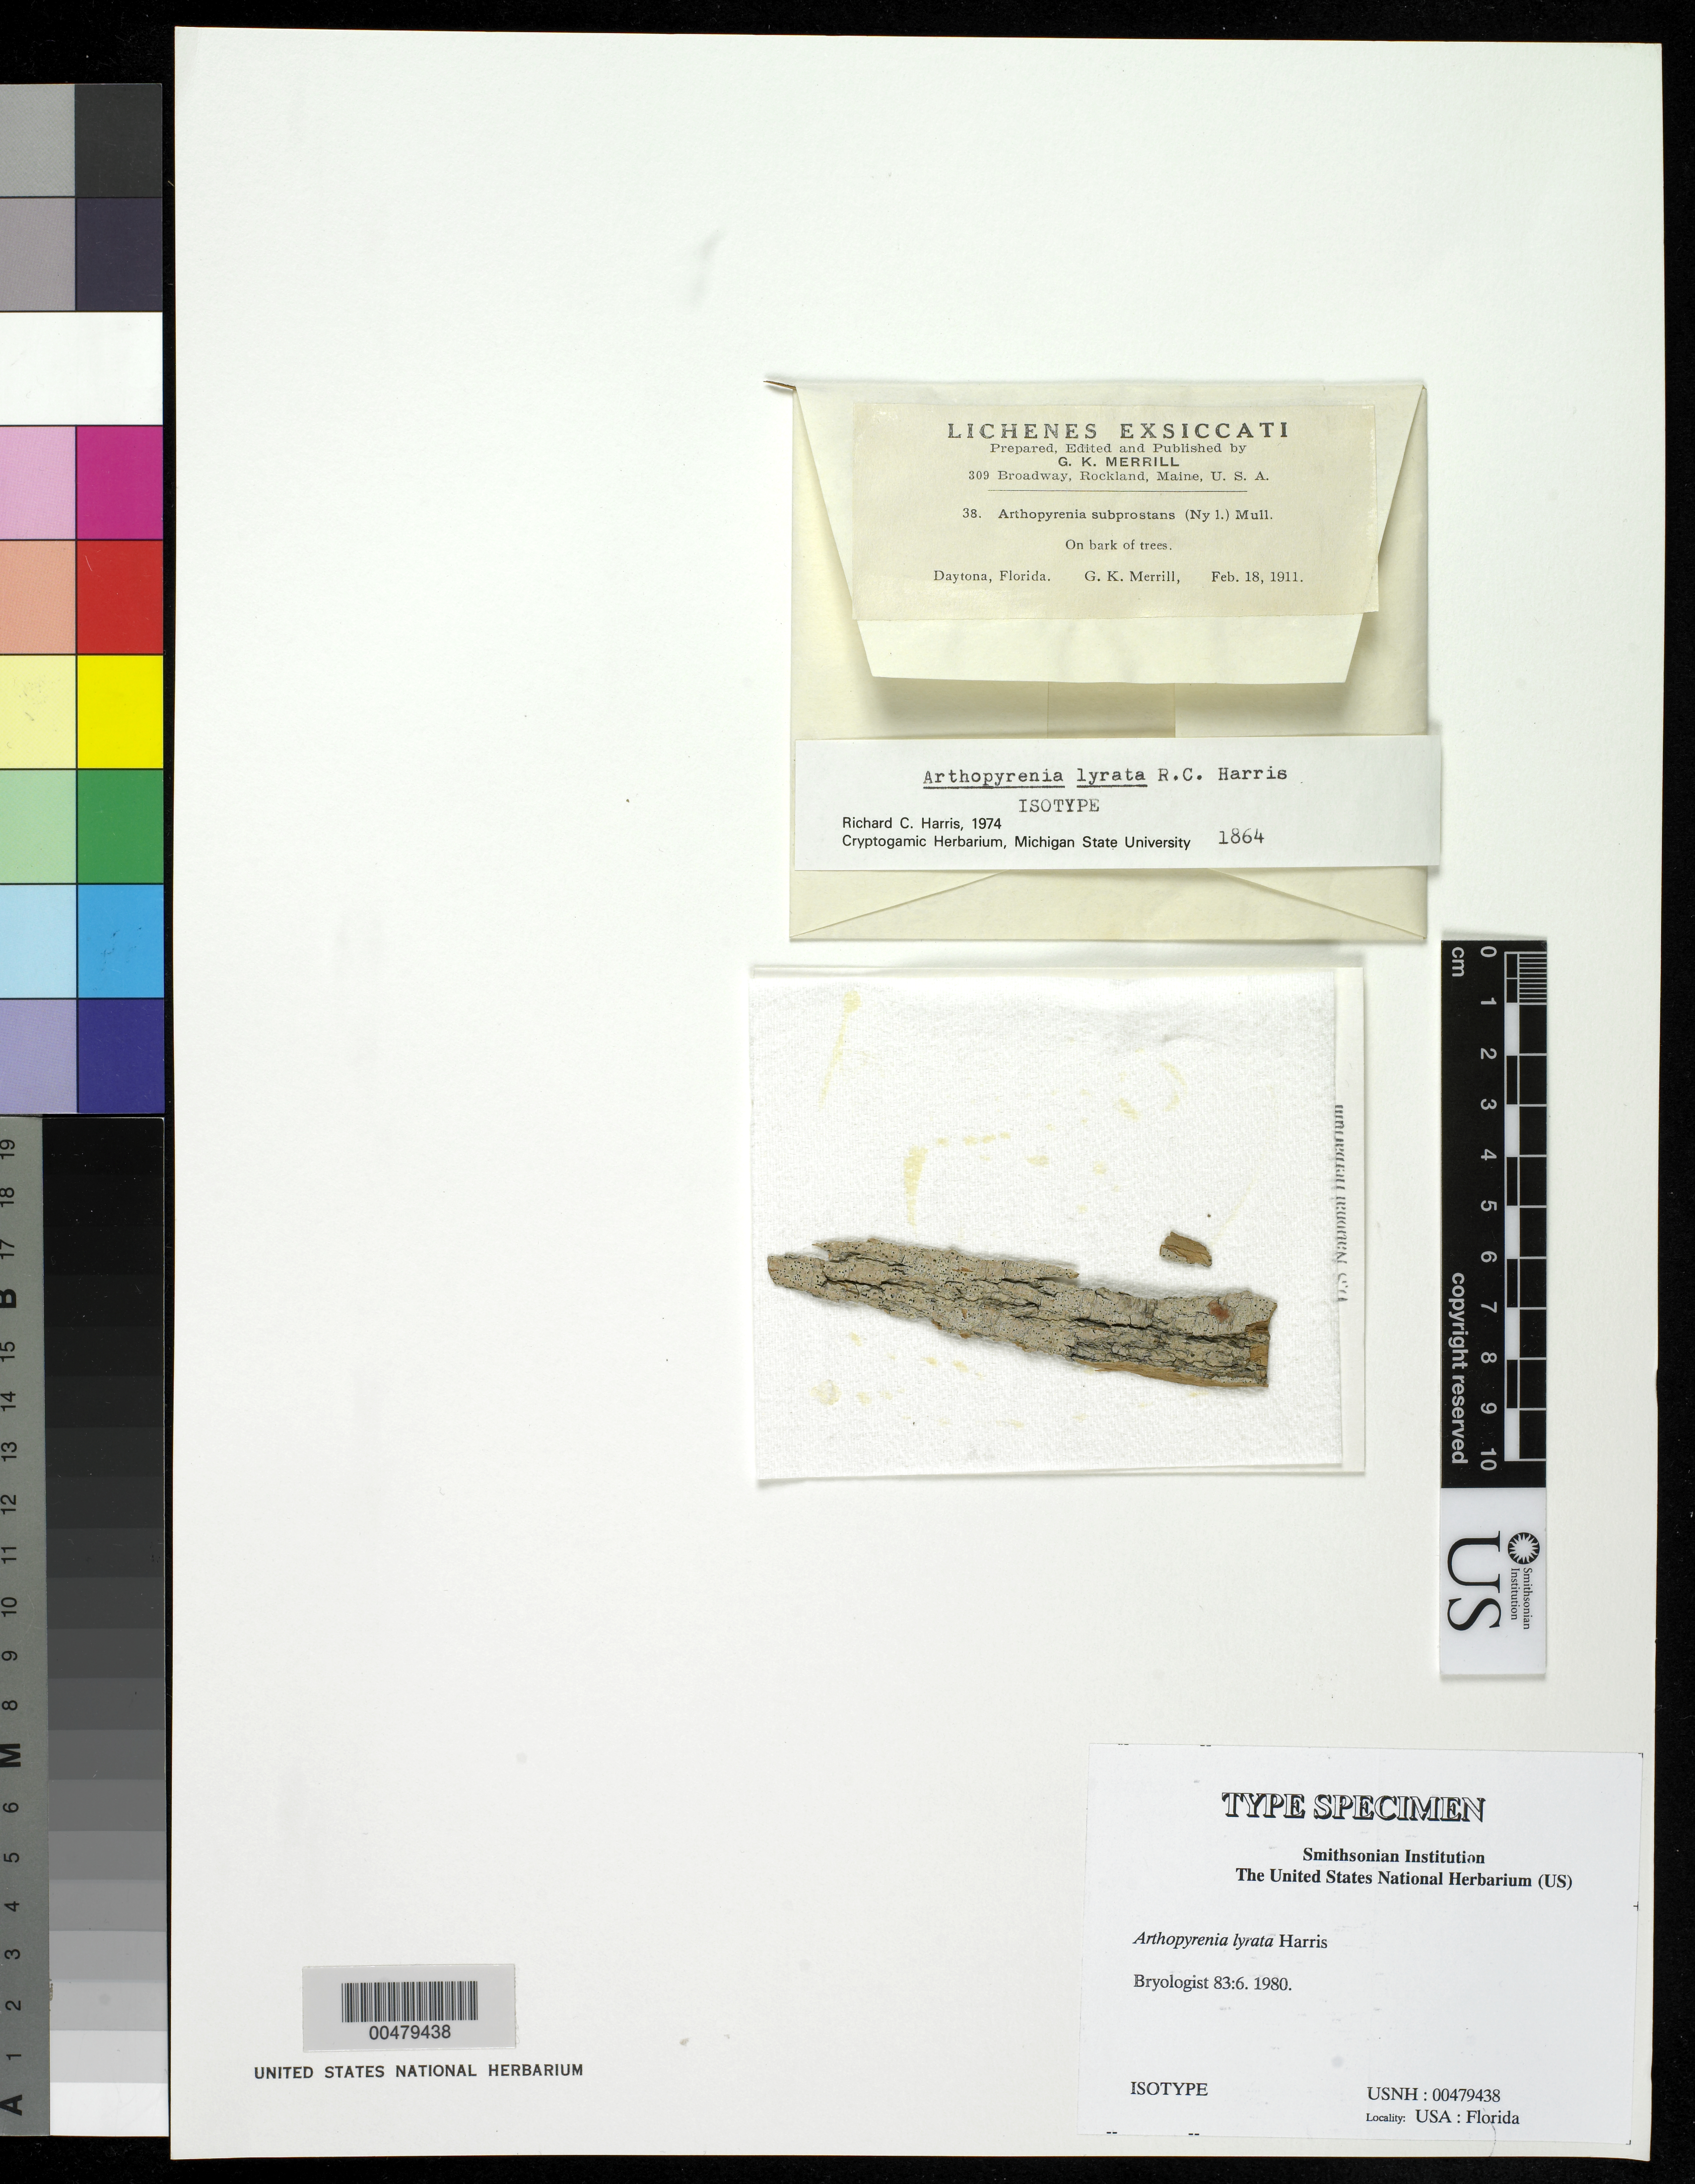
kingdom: Fungi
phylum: Ascomycota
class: Dothideomycetes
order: Pleosporales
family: Arthopyreniaceae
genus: Arthopyrenia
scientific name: Arthopyrenia lyrata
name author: R.C. Harris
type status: Isotype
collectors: G. K. Merrill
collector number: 38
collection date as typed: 18 Feb 1911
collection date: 1911-02-18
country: United States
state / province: Florida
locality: Daytona.